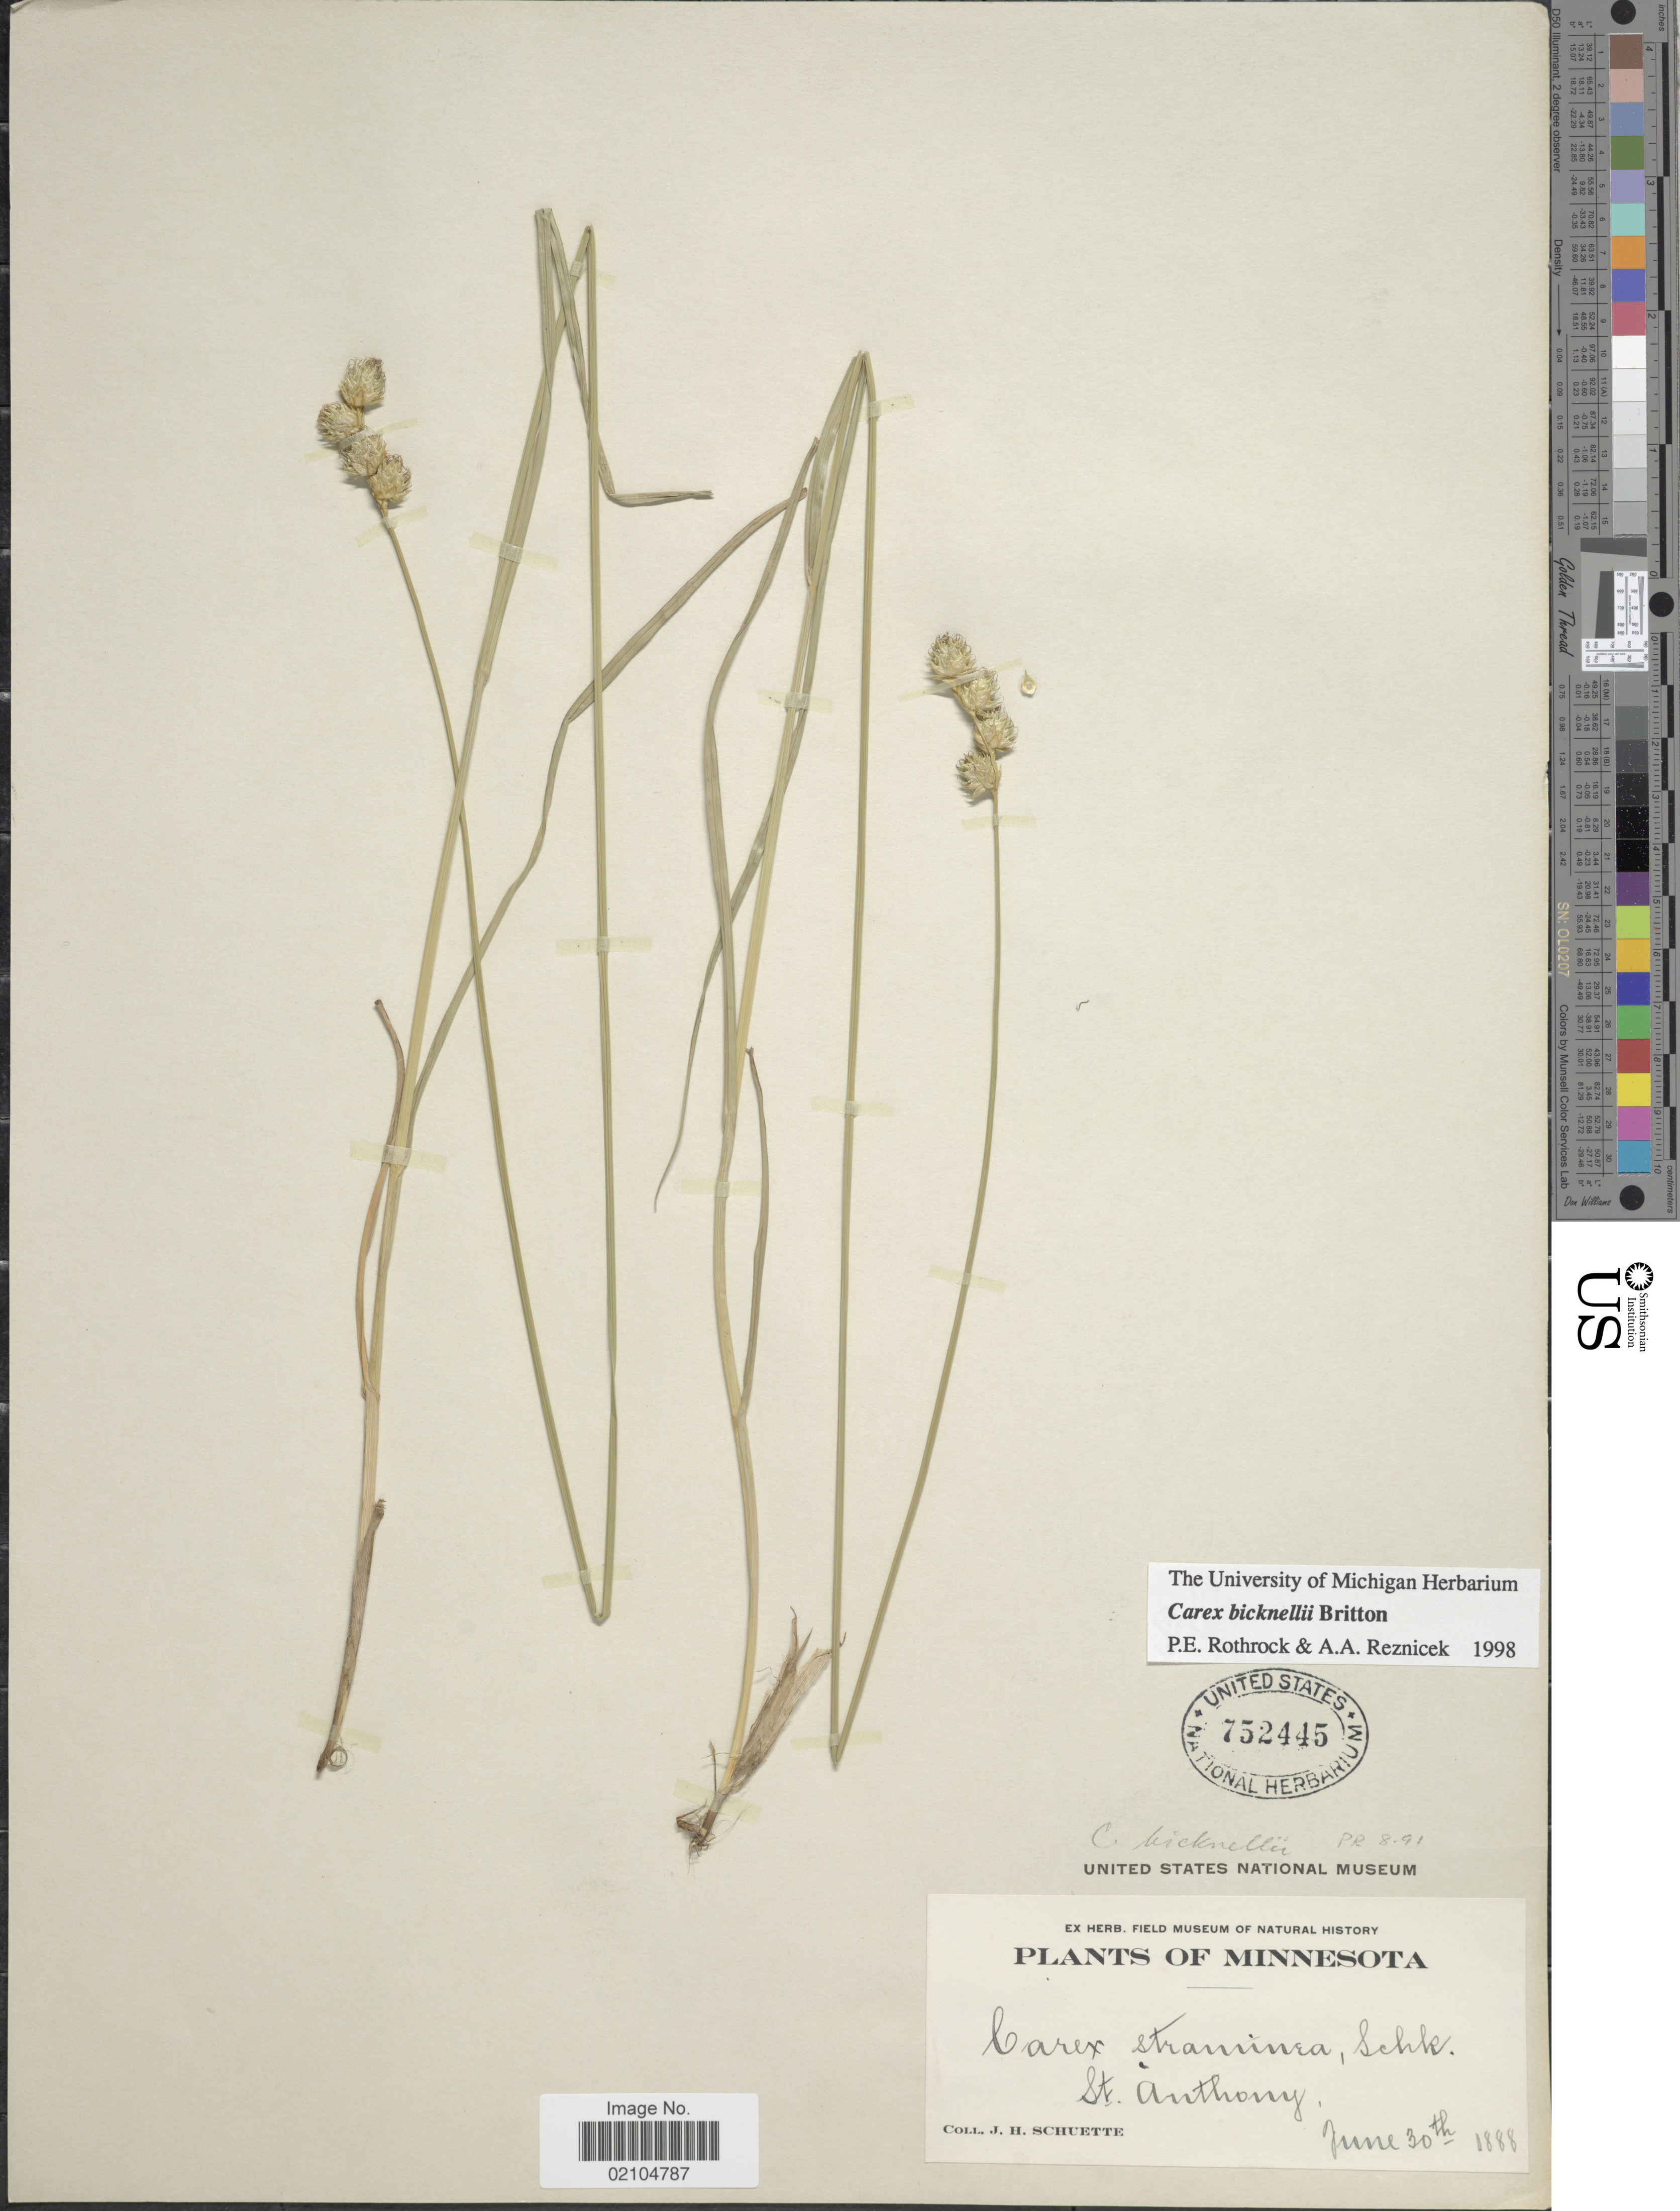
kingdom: Plantae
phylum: Tracheophyta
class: Liliopsida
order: Poales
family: Cyperaceae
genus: Carex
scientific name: Carex bicknellii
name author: Britton & A. Br.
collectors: J. H. Schuette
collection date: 1888-06-30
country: United States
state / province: Minnesota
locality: St. Anthony.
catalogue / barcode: US 752445